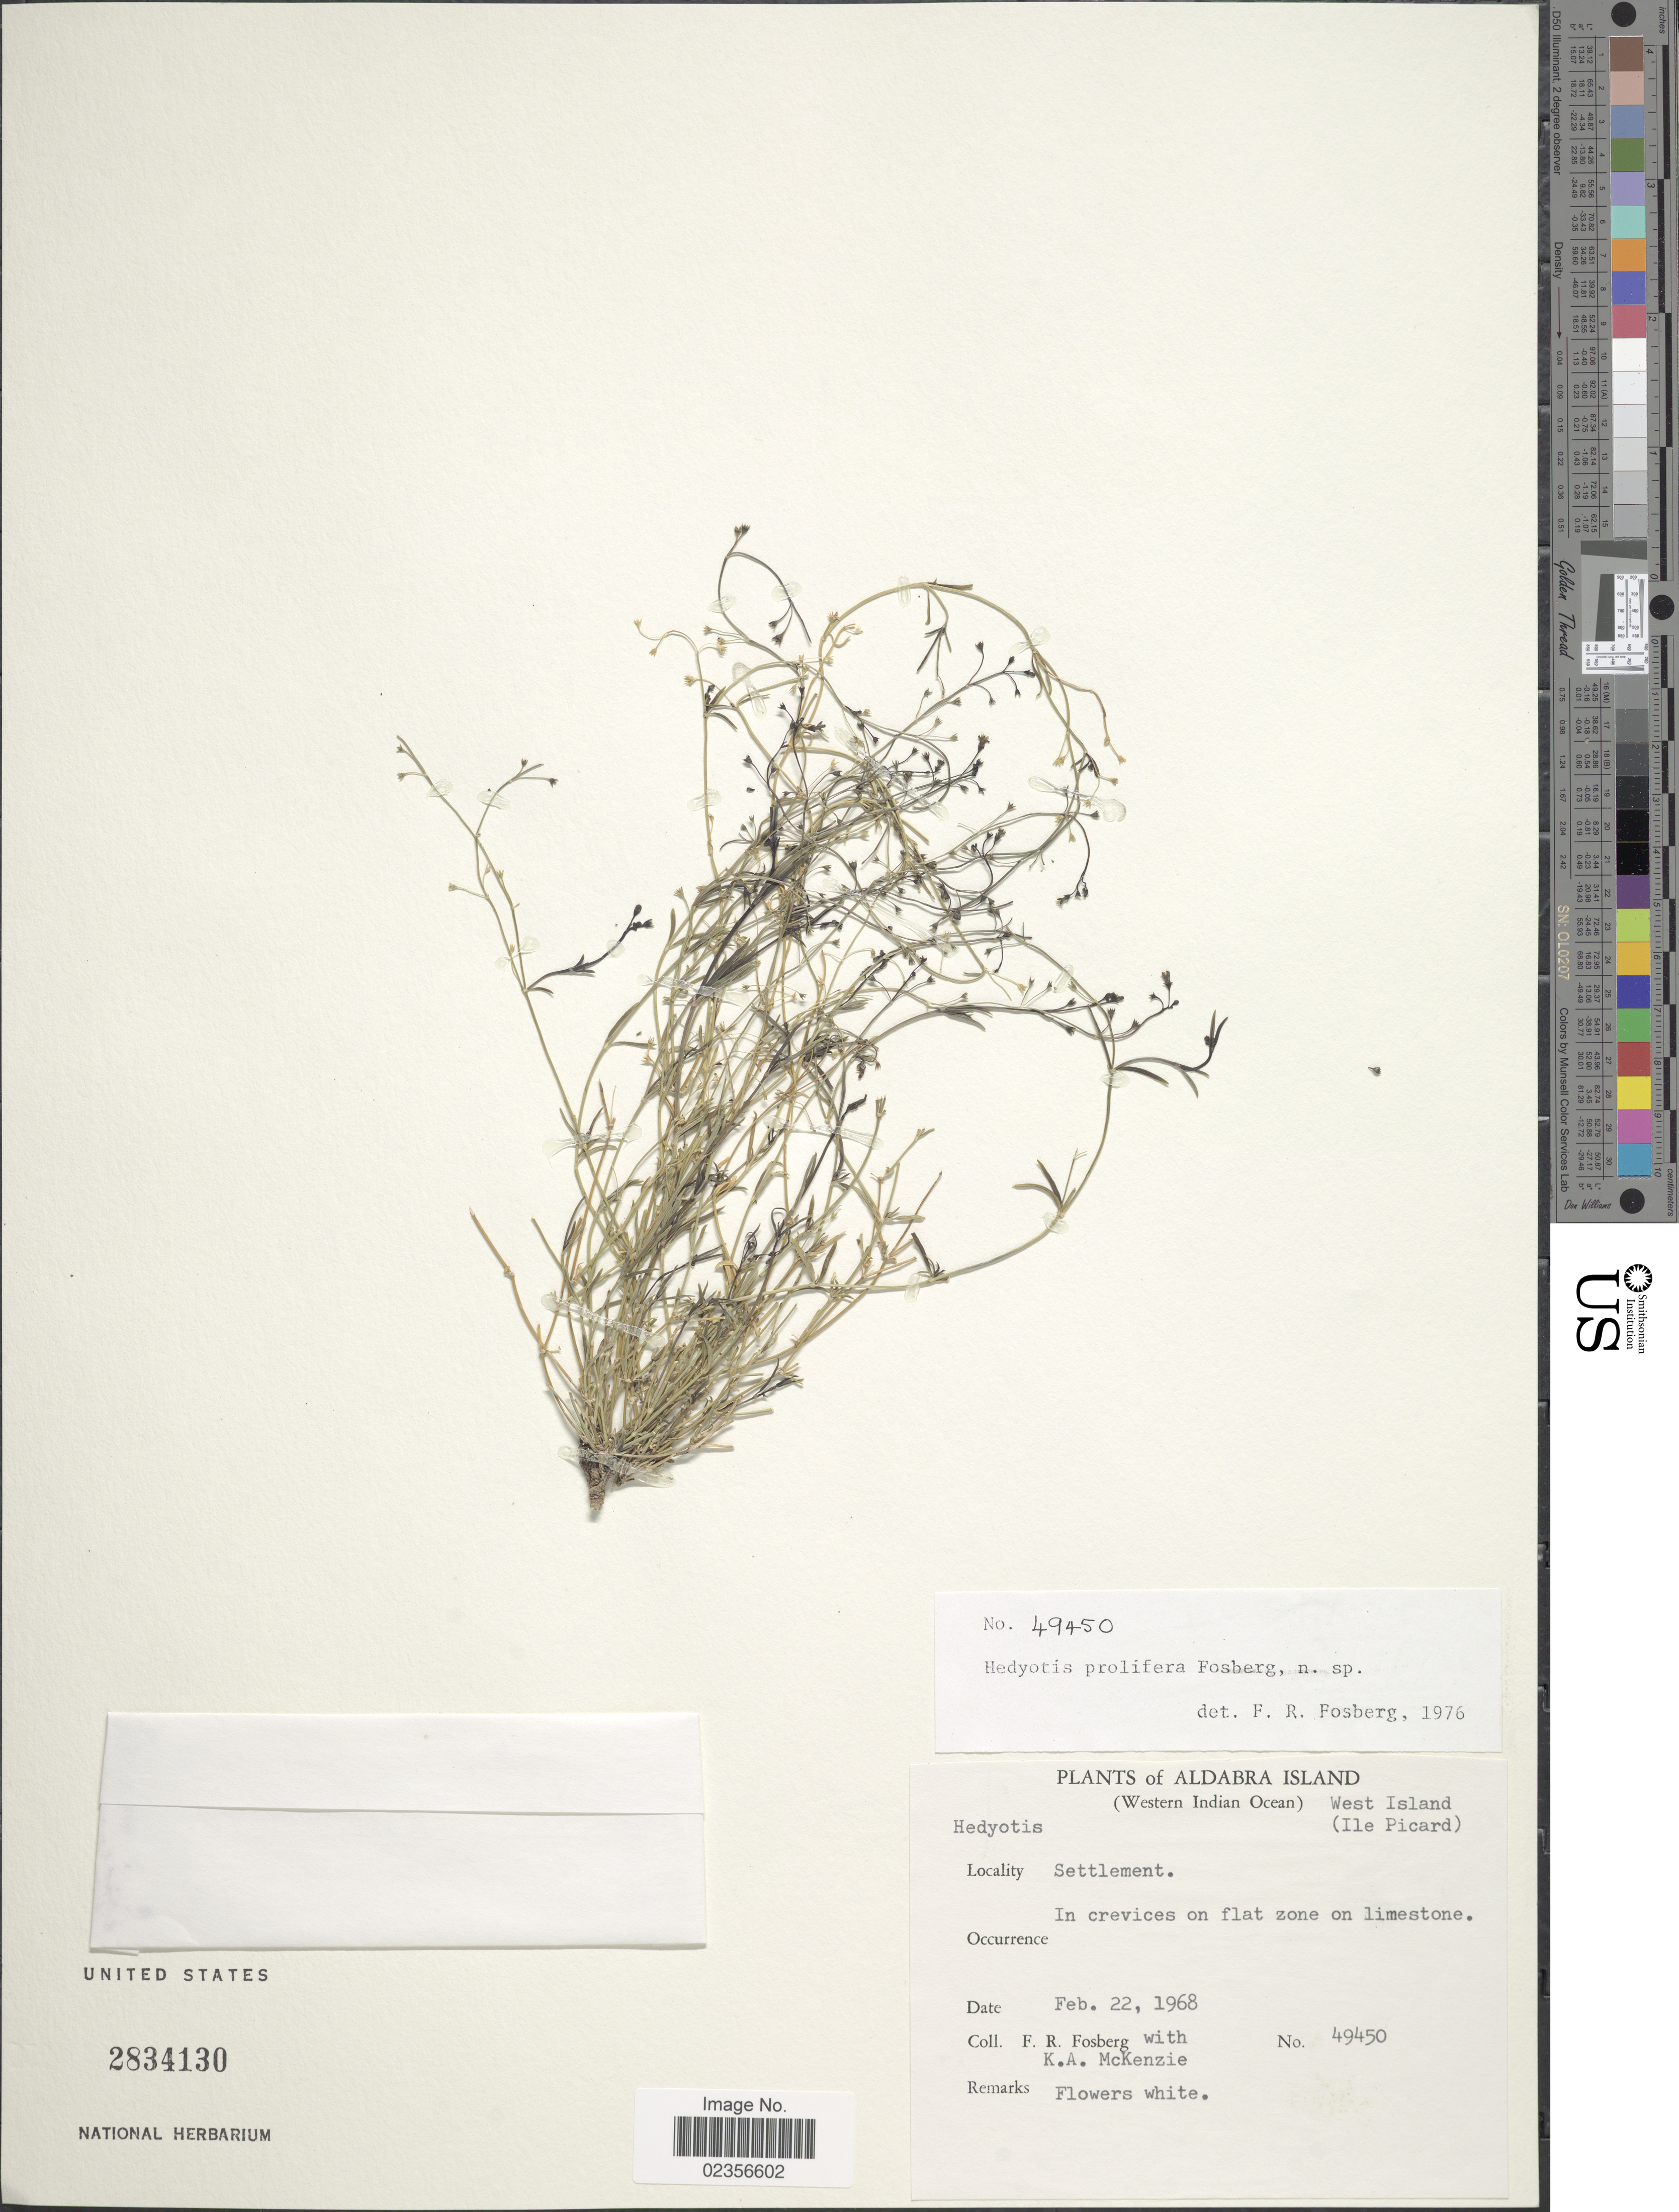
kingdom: Plantae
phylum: Tracheophyta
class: Magnoliopsida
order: Gentianales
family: Rubiaceae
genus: Hedyotis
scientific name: Hedyotis prolifera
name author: Fosberg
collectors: F. R. Fosberg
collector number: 49450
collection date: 1968-02-22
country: Seychelles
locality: Aldabra Island. West Island (Ile Picard). Settlement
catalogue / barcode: US 2834130